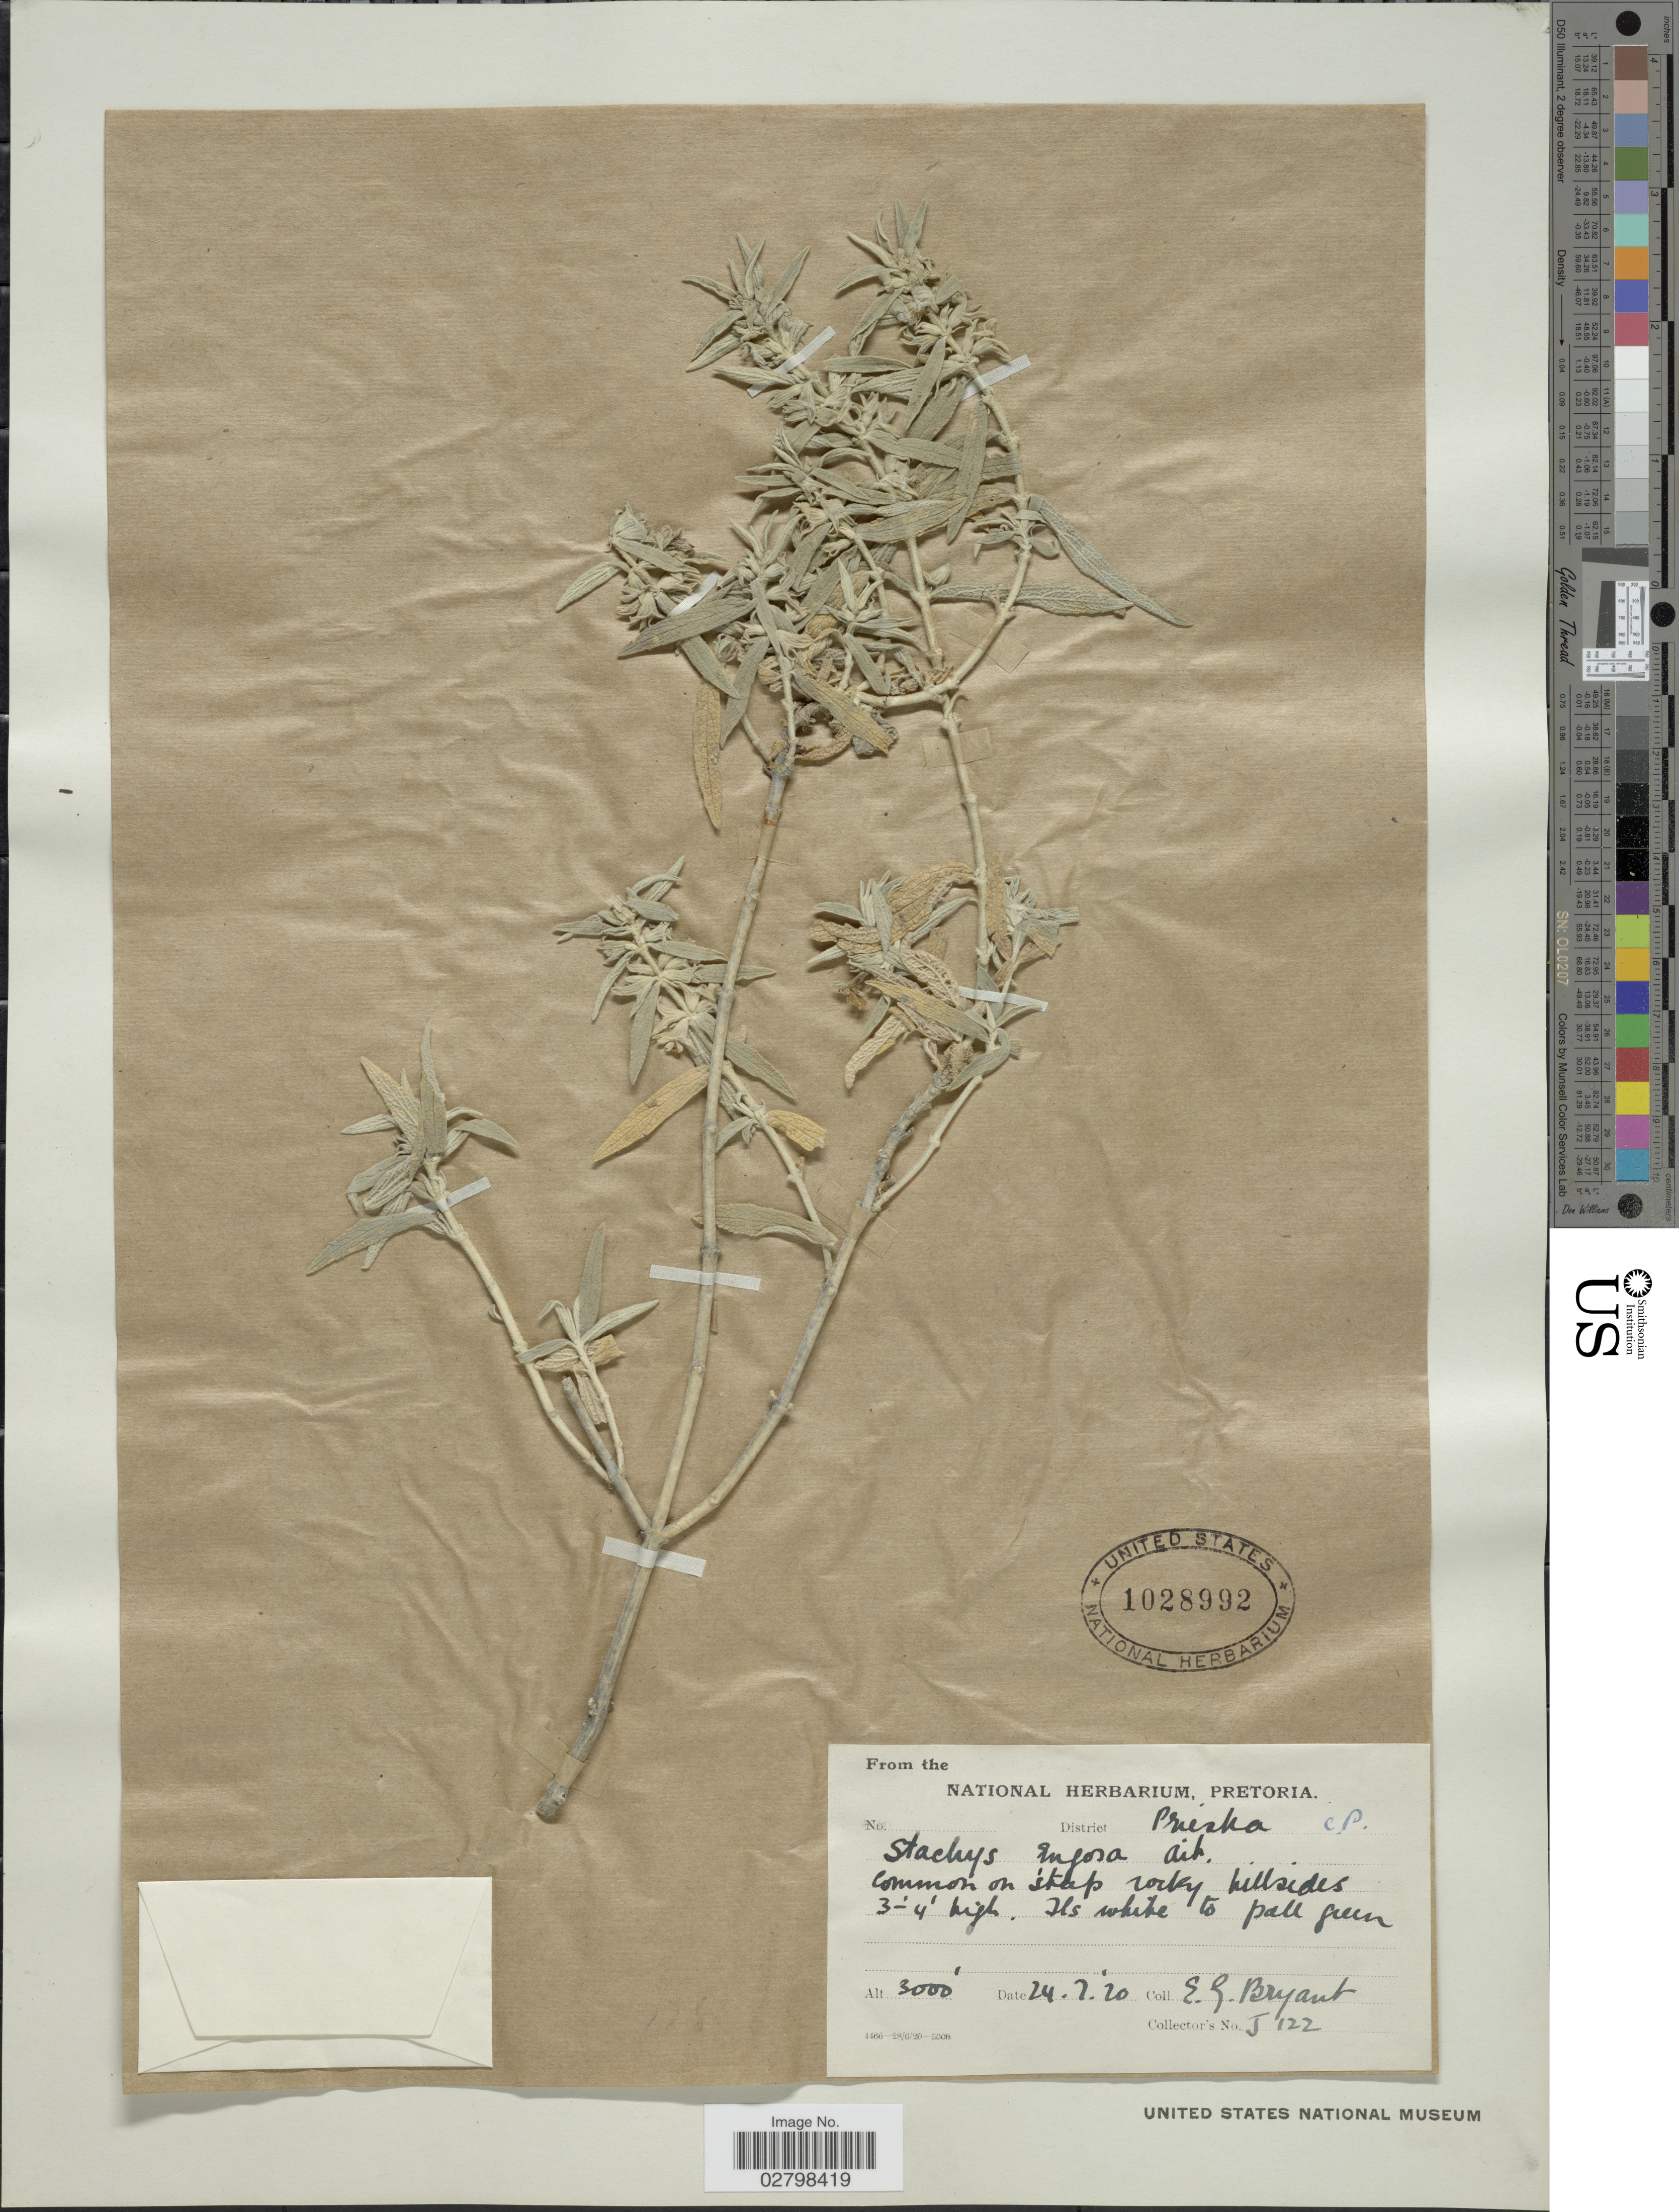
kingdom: Plantae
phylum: Tracheophyta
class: Magnoliopsida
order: Lamiales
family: Lamiaceae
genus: Stachys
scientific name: Stachys rugosa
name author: Aiton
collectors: E. Bryant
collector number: J122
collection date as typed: Transcribed d/m/y: 24/7/20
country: South Africa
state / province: Northern Cape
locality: District Prieska. C.P.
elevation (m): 914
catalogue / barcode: US 1028992